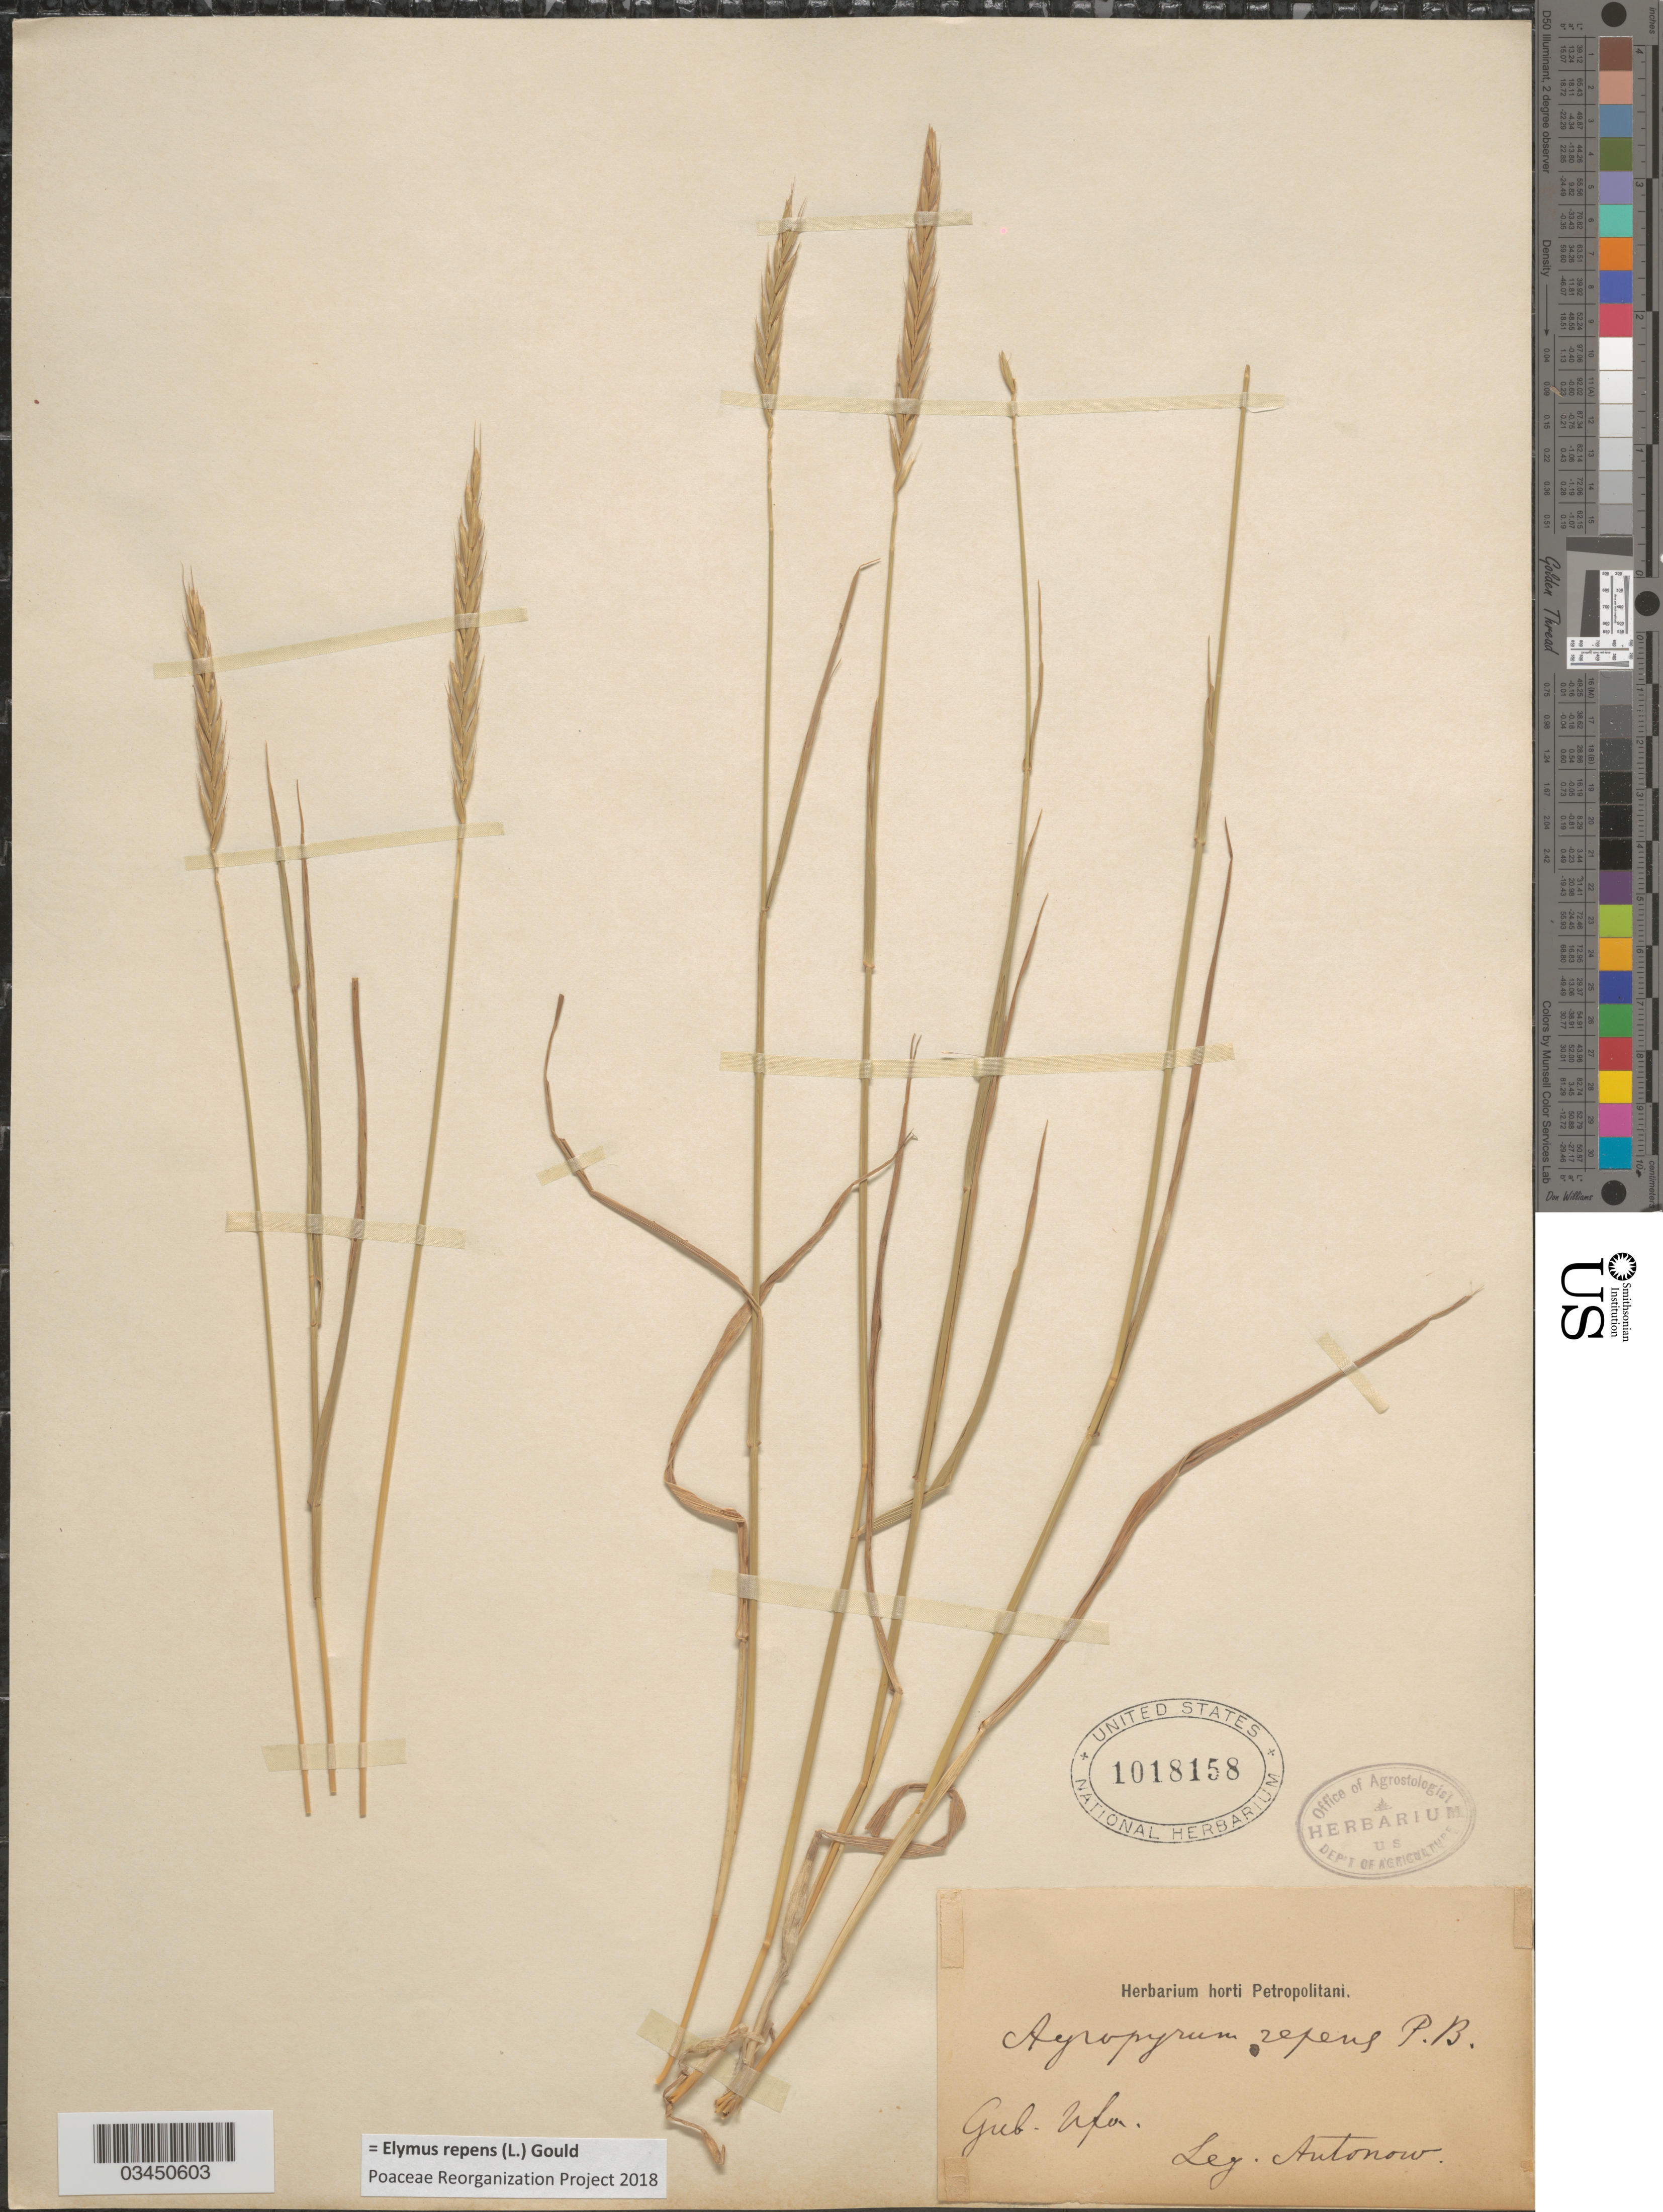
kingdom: Plantae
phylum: Tracheophyta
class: Liliopsida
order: Poales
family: Poaceae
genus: Elymus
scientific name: Elymus repens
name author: (L.) Gould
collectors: Antonow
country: Russian Federation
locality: Gub. Ufa.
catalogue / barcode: US 1018158